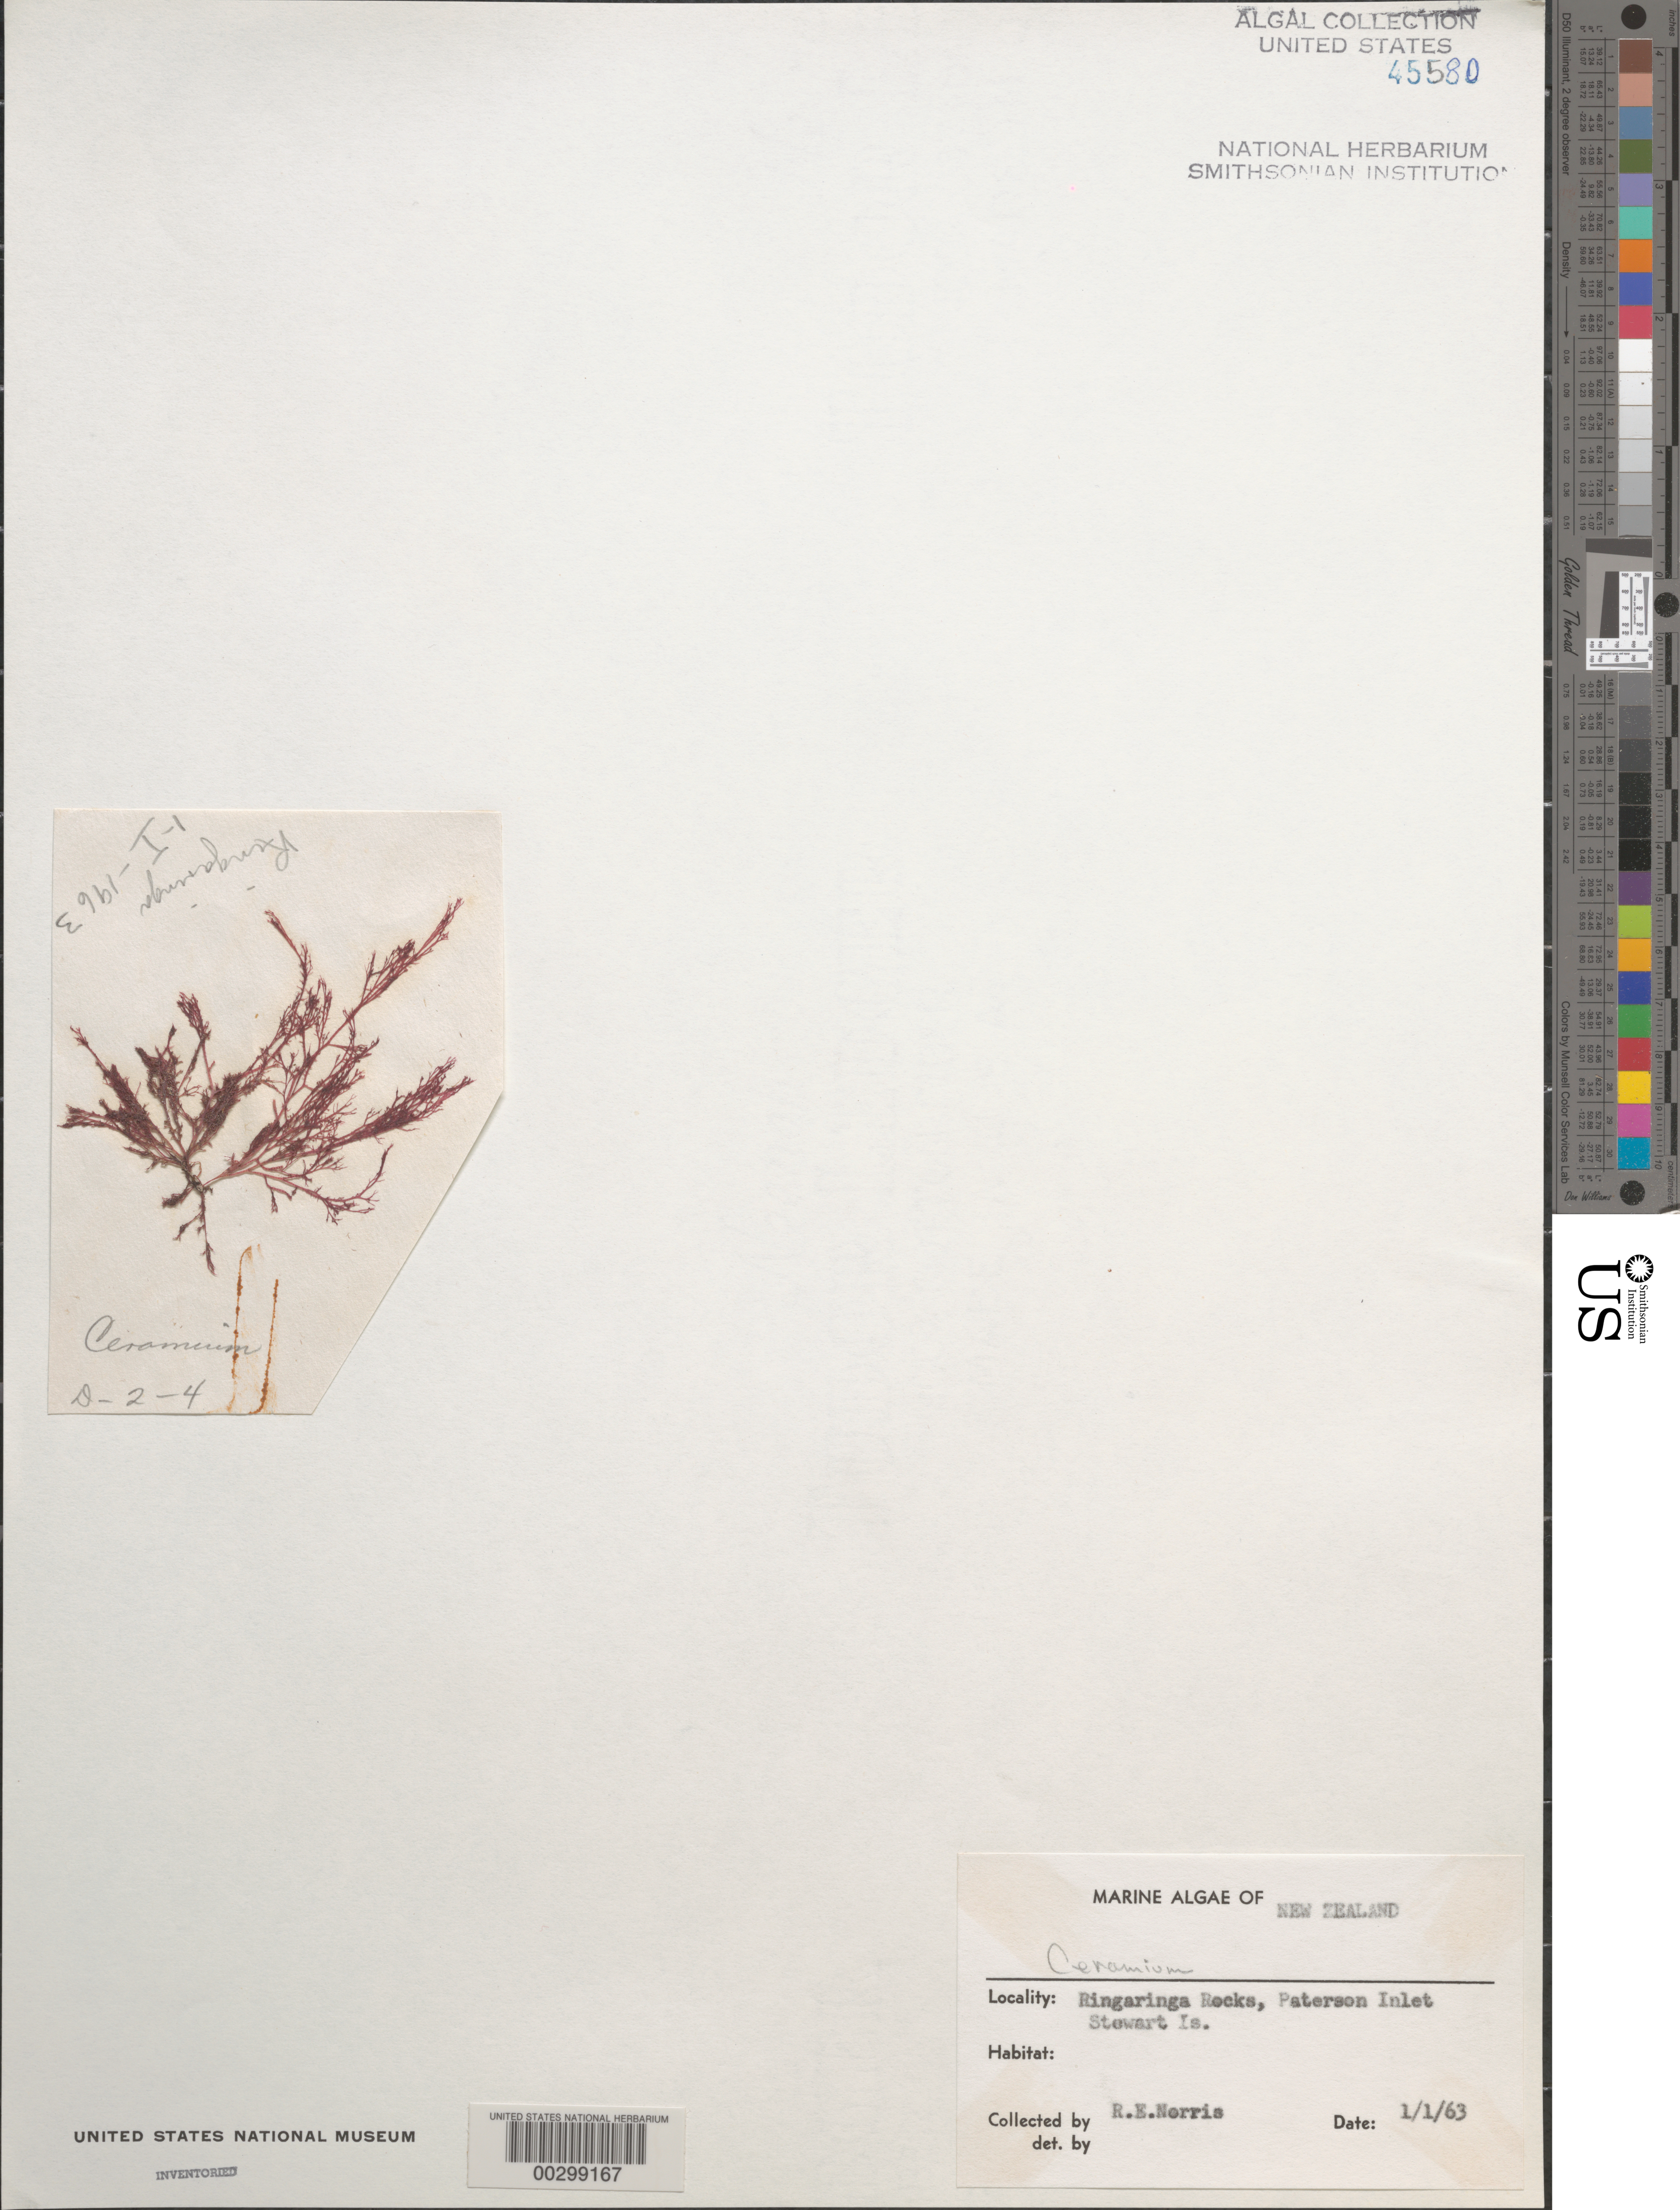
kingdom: Plantae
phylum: Rhodophyta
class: Florideophyceae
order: Ceramiales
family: Ceramiaceae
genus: Ceramium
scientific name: Ceramium sp.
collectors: R. E. Norris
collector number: D2-4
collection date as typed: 01 Jan 1963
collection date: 1963-01-01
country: New Zealand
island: Stewart Island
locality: Ringaringa Rocks, Paterson Inlet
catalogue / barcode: US 45580